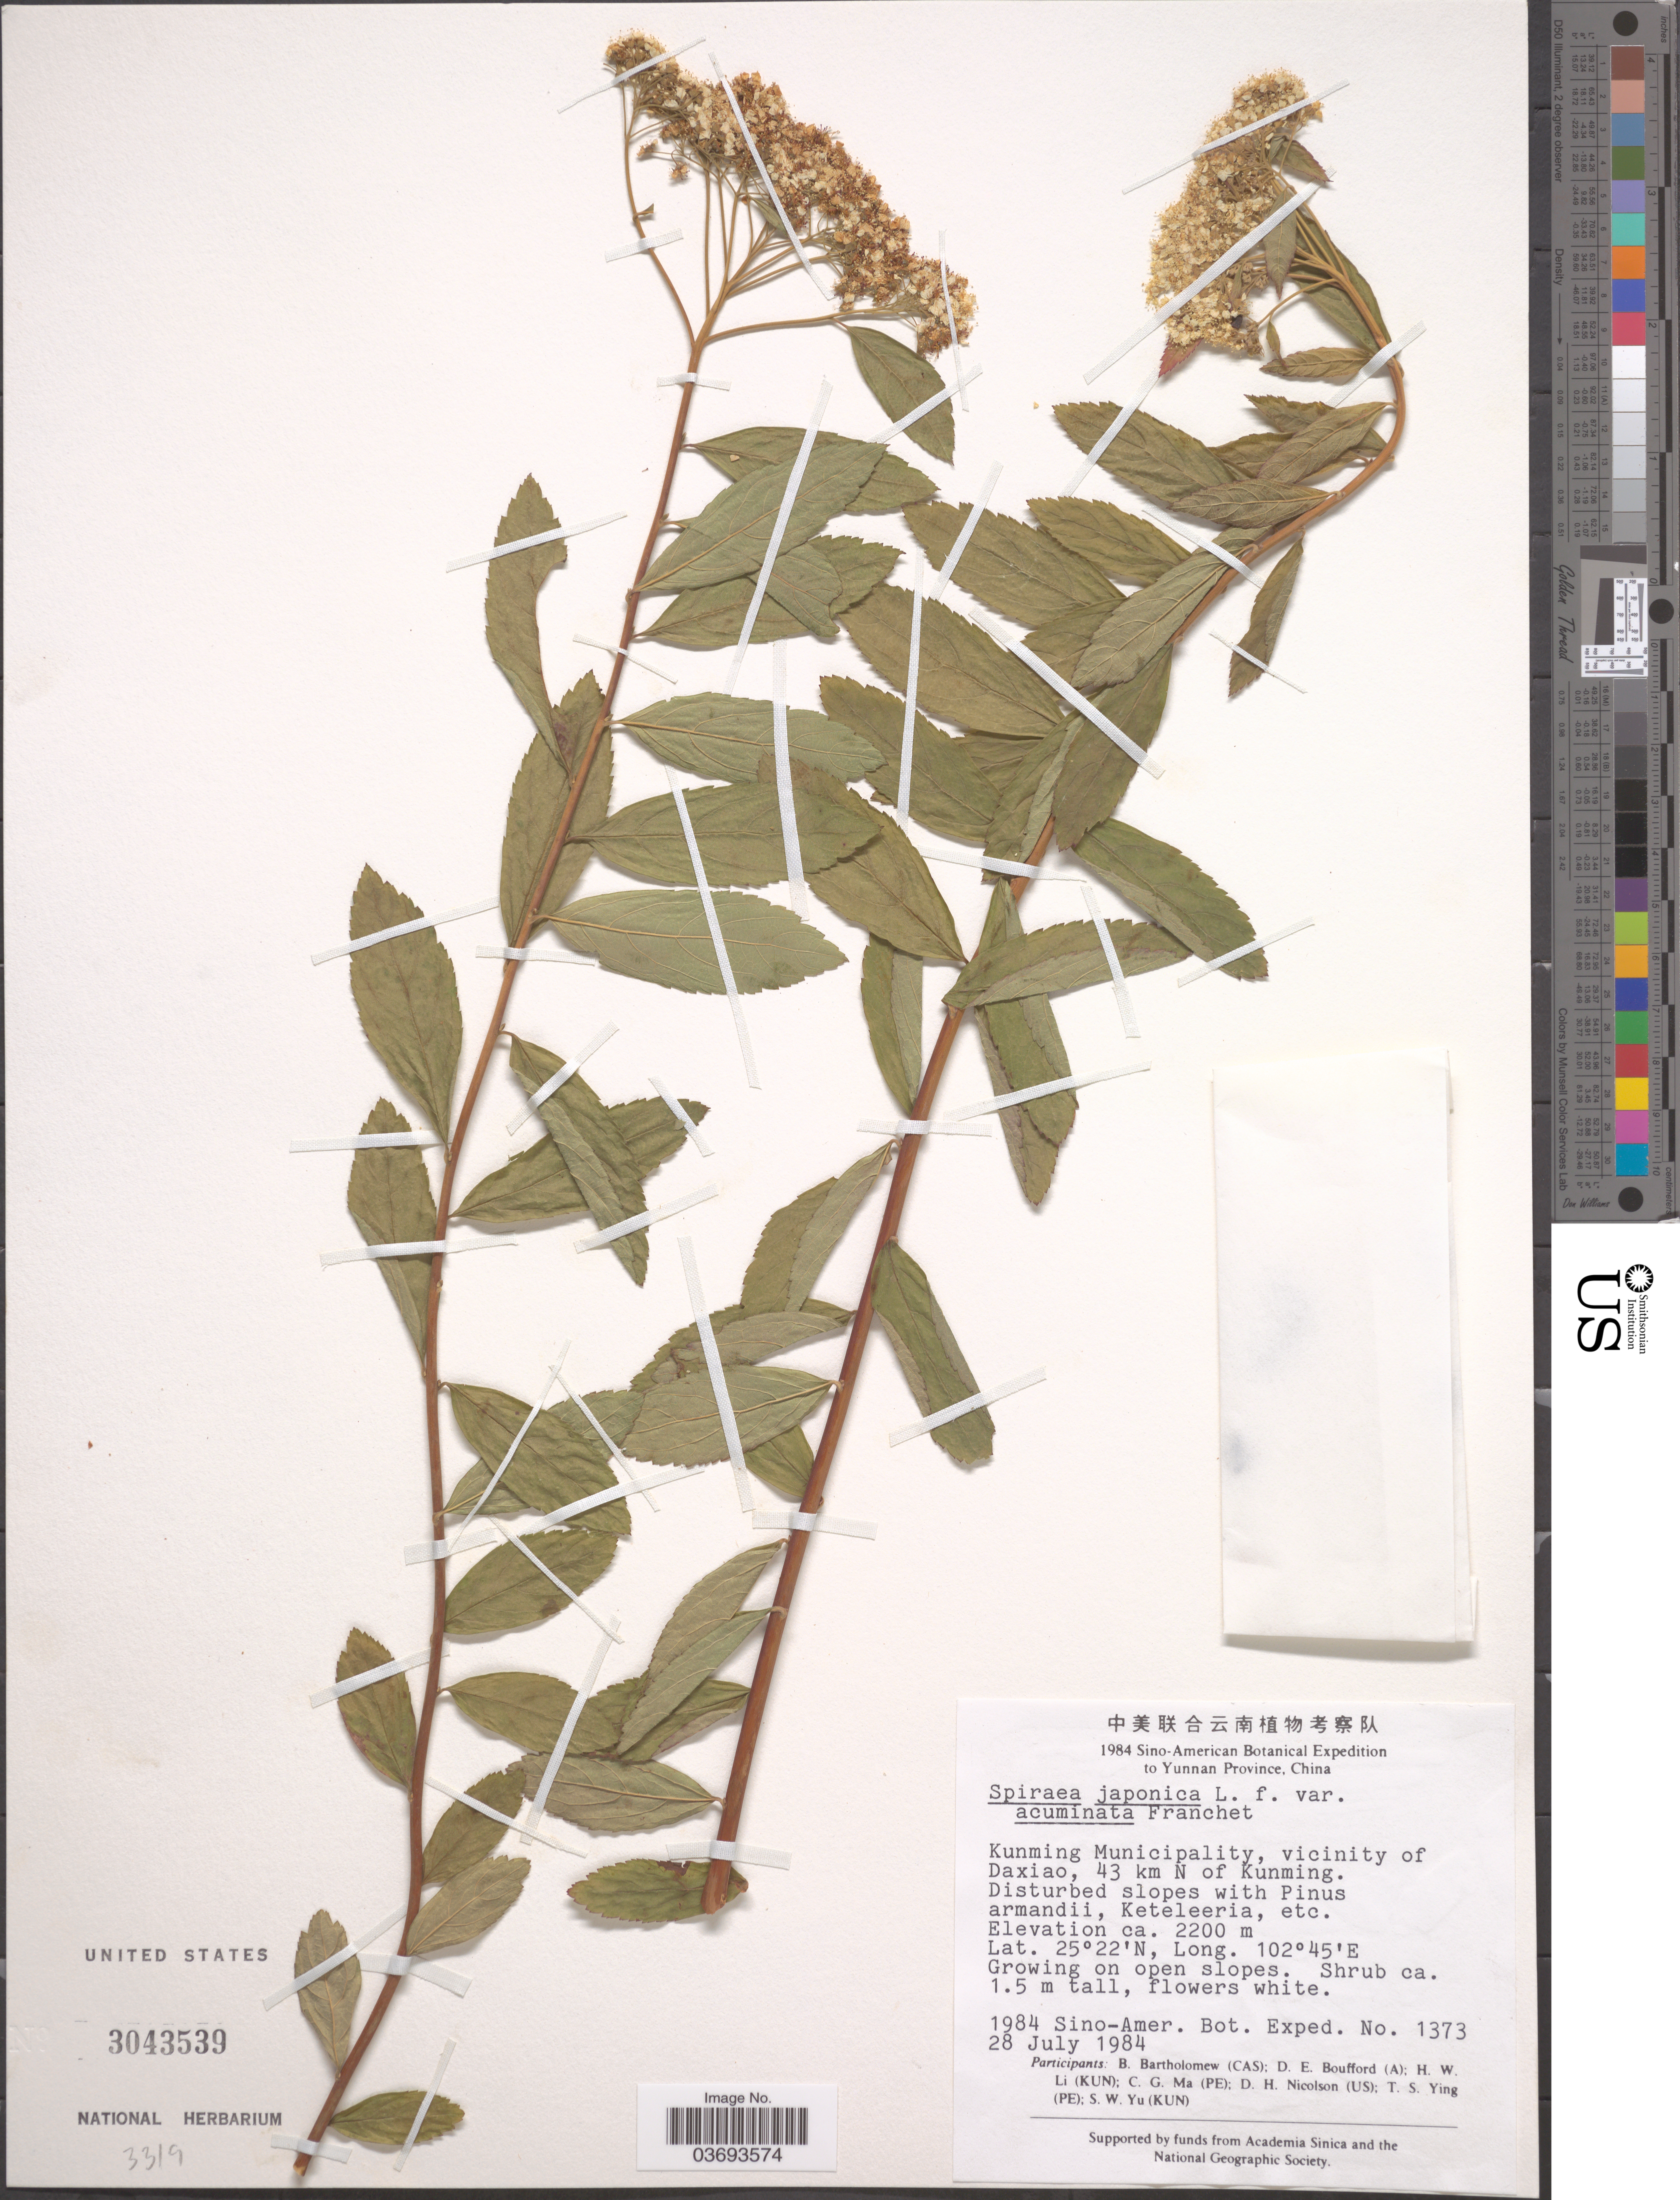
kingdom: Plantae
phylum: Tracheophyta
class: Magnoliopsida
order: Rosales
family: Rosaceae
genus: Spiraea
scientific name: Spiraea japonica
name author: L. f.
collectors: Sino-Amer. Bot. Exped. 1984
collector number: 1373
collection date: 1984-07-28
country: China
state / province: Yunnan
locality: Kunming Municipality, vicinity of Daxiao, 43 km N of Kunming.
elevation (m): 2200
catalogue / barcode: US 3043539